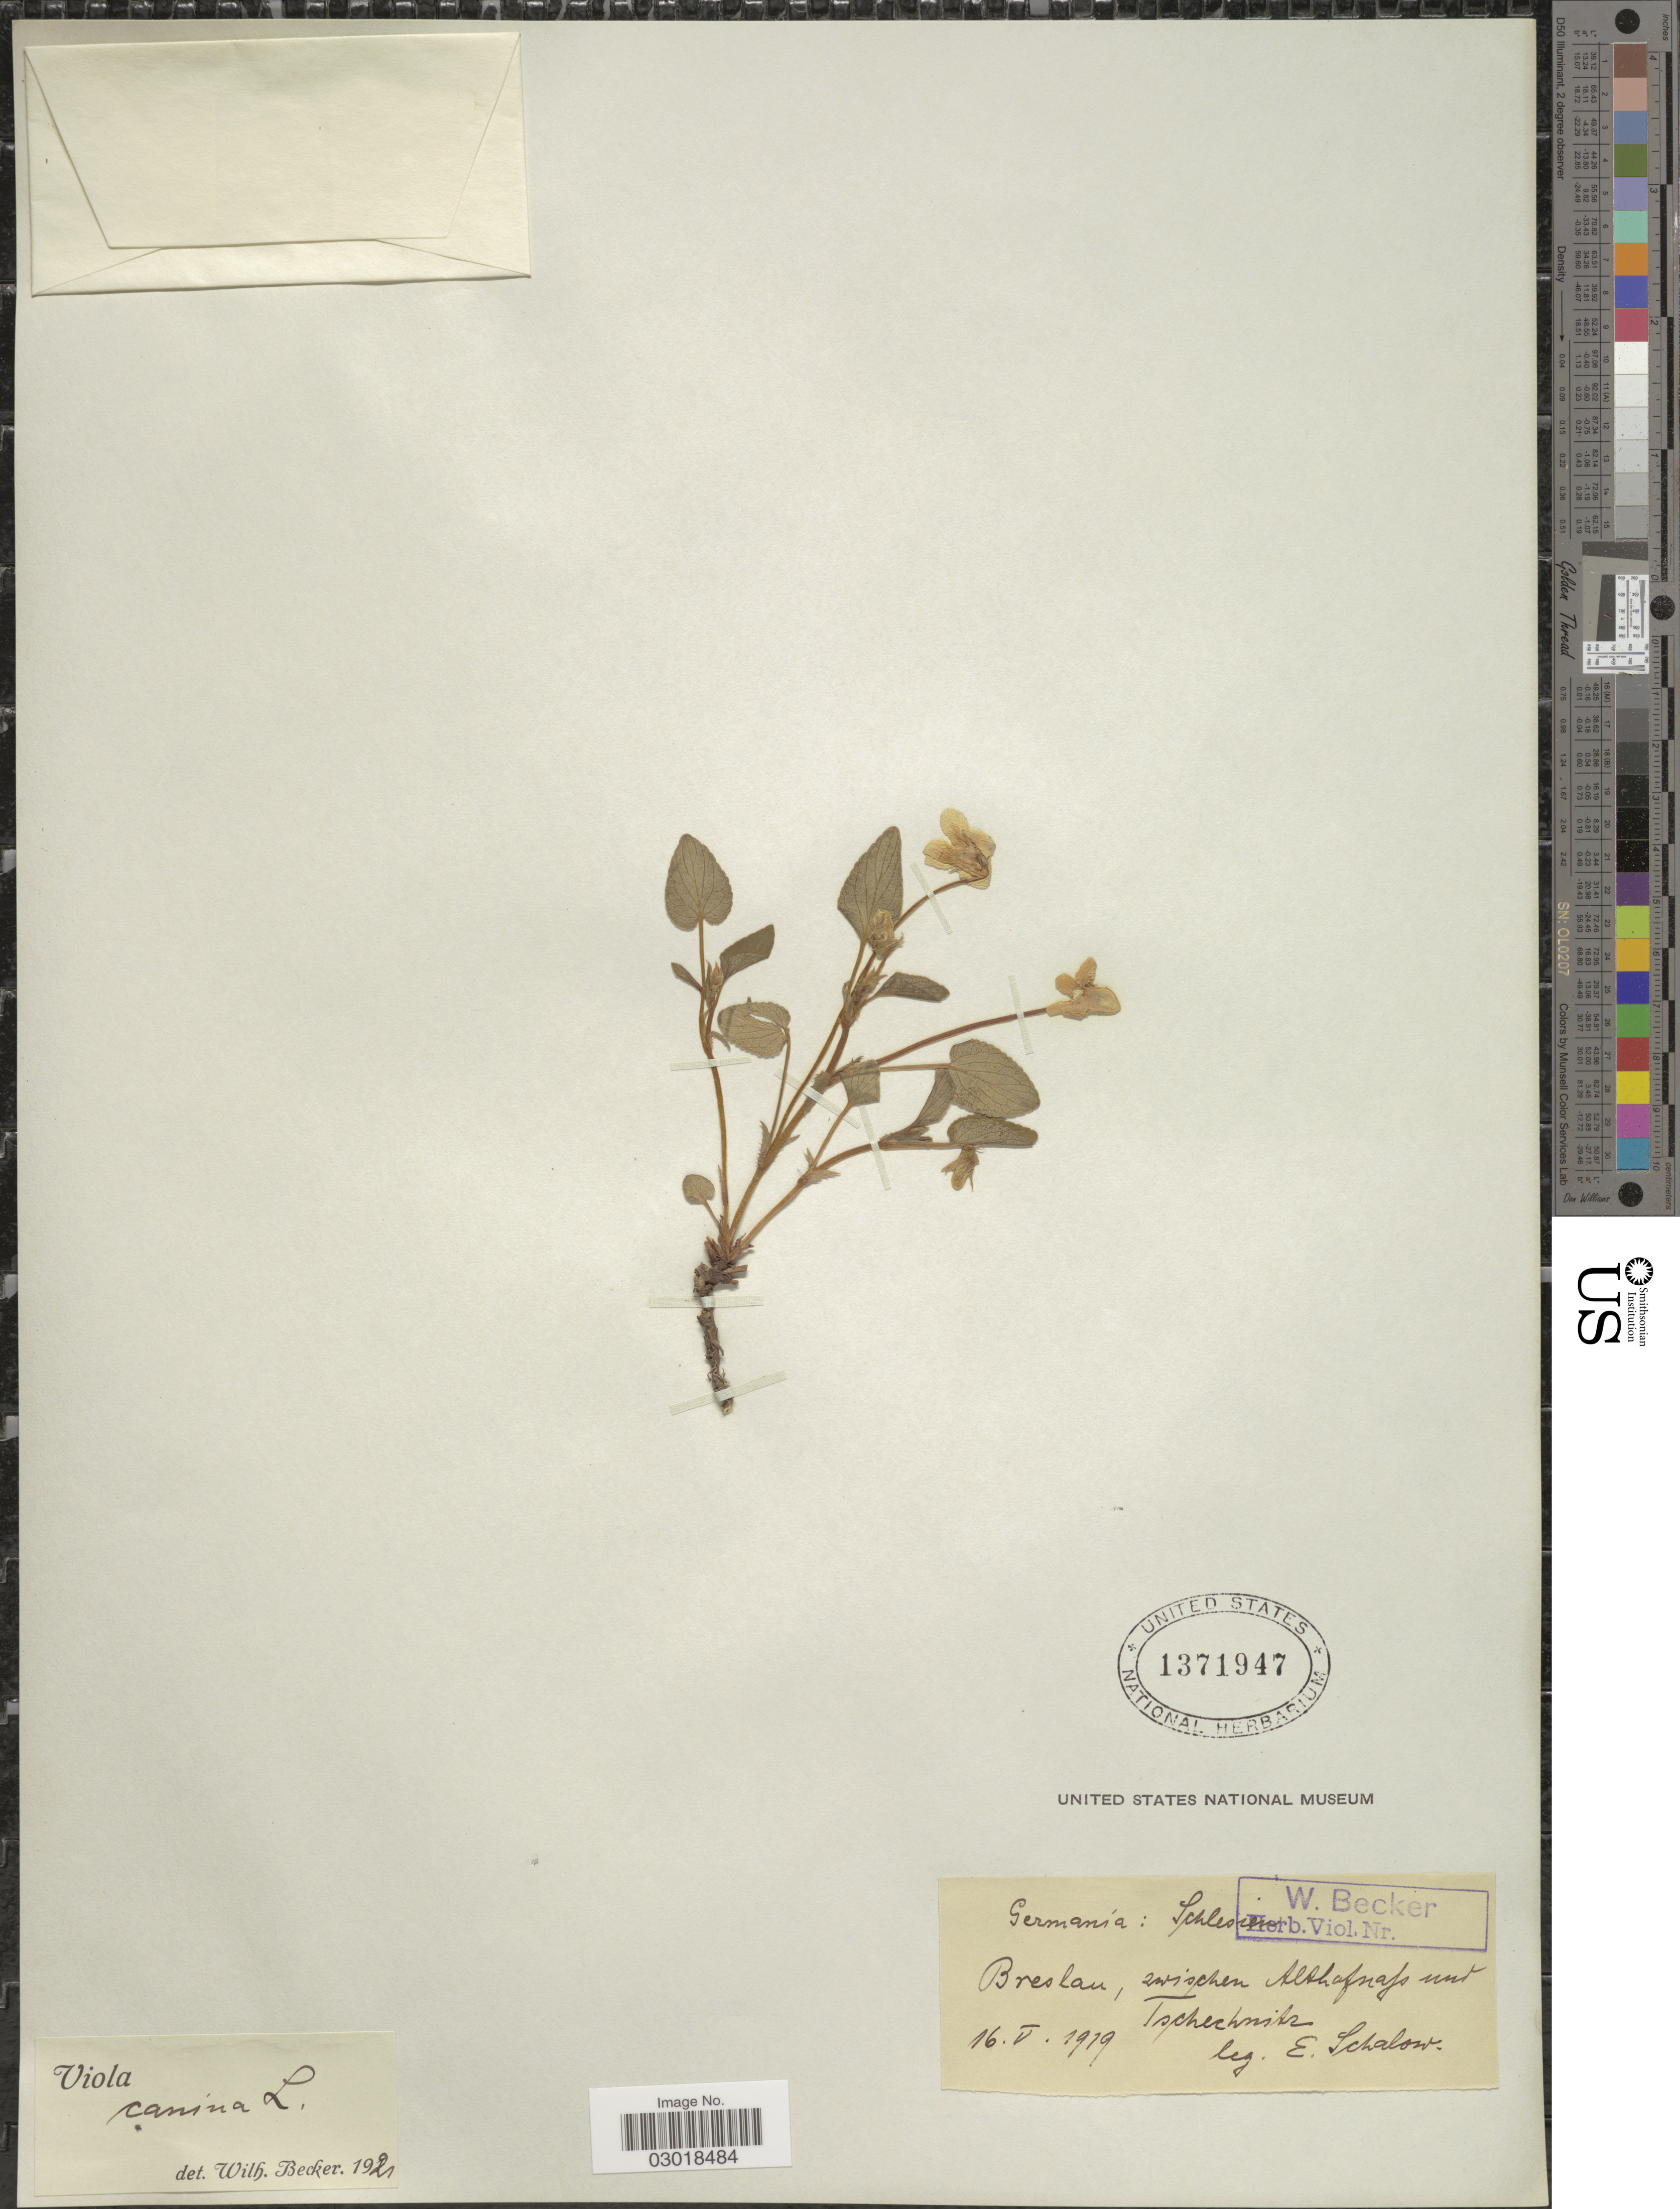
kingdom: Plantae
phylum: Tracheophyta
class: Magnoliopsida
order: Malpighiales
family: Violaceae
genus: Viola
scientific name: Viola canina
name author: L.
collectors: E. Schalow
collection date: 1919-05-16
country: Poland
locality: Schlesien. Breslau, zwischen Althafnafs [interpreted] und Tschechnitz.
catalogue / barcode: US 1371947